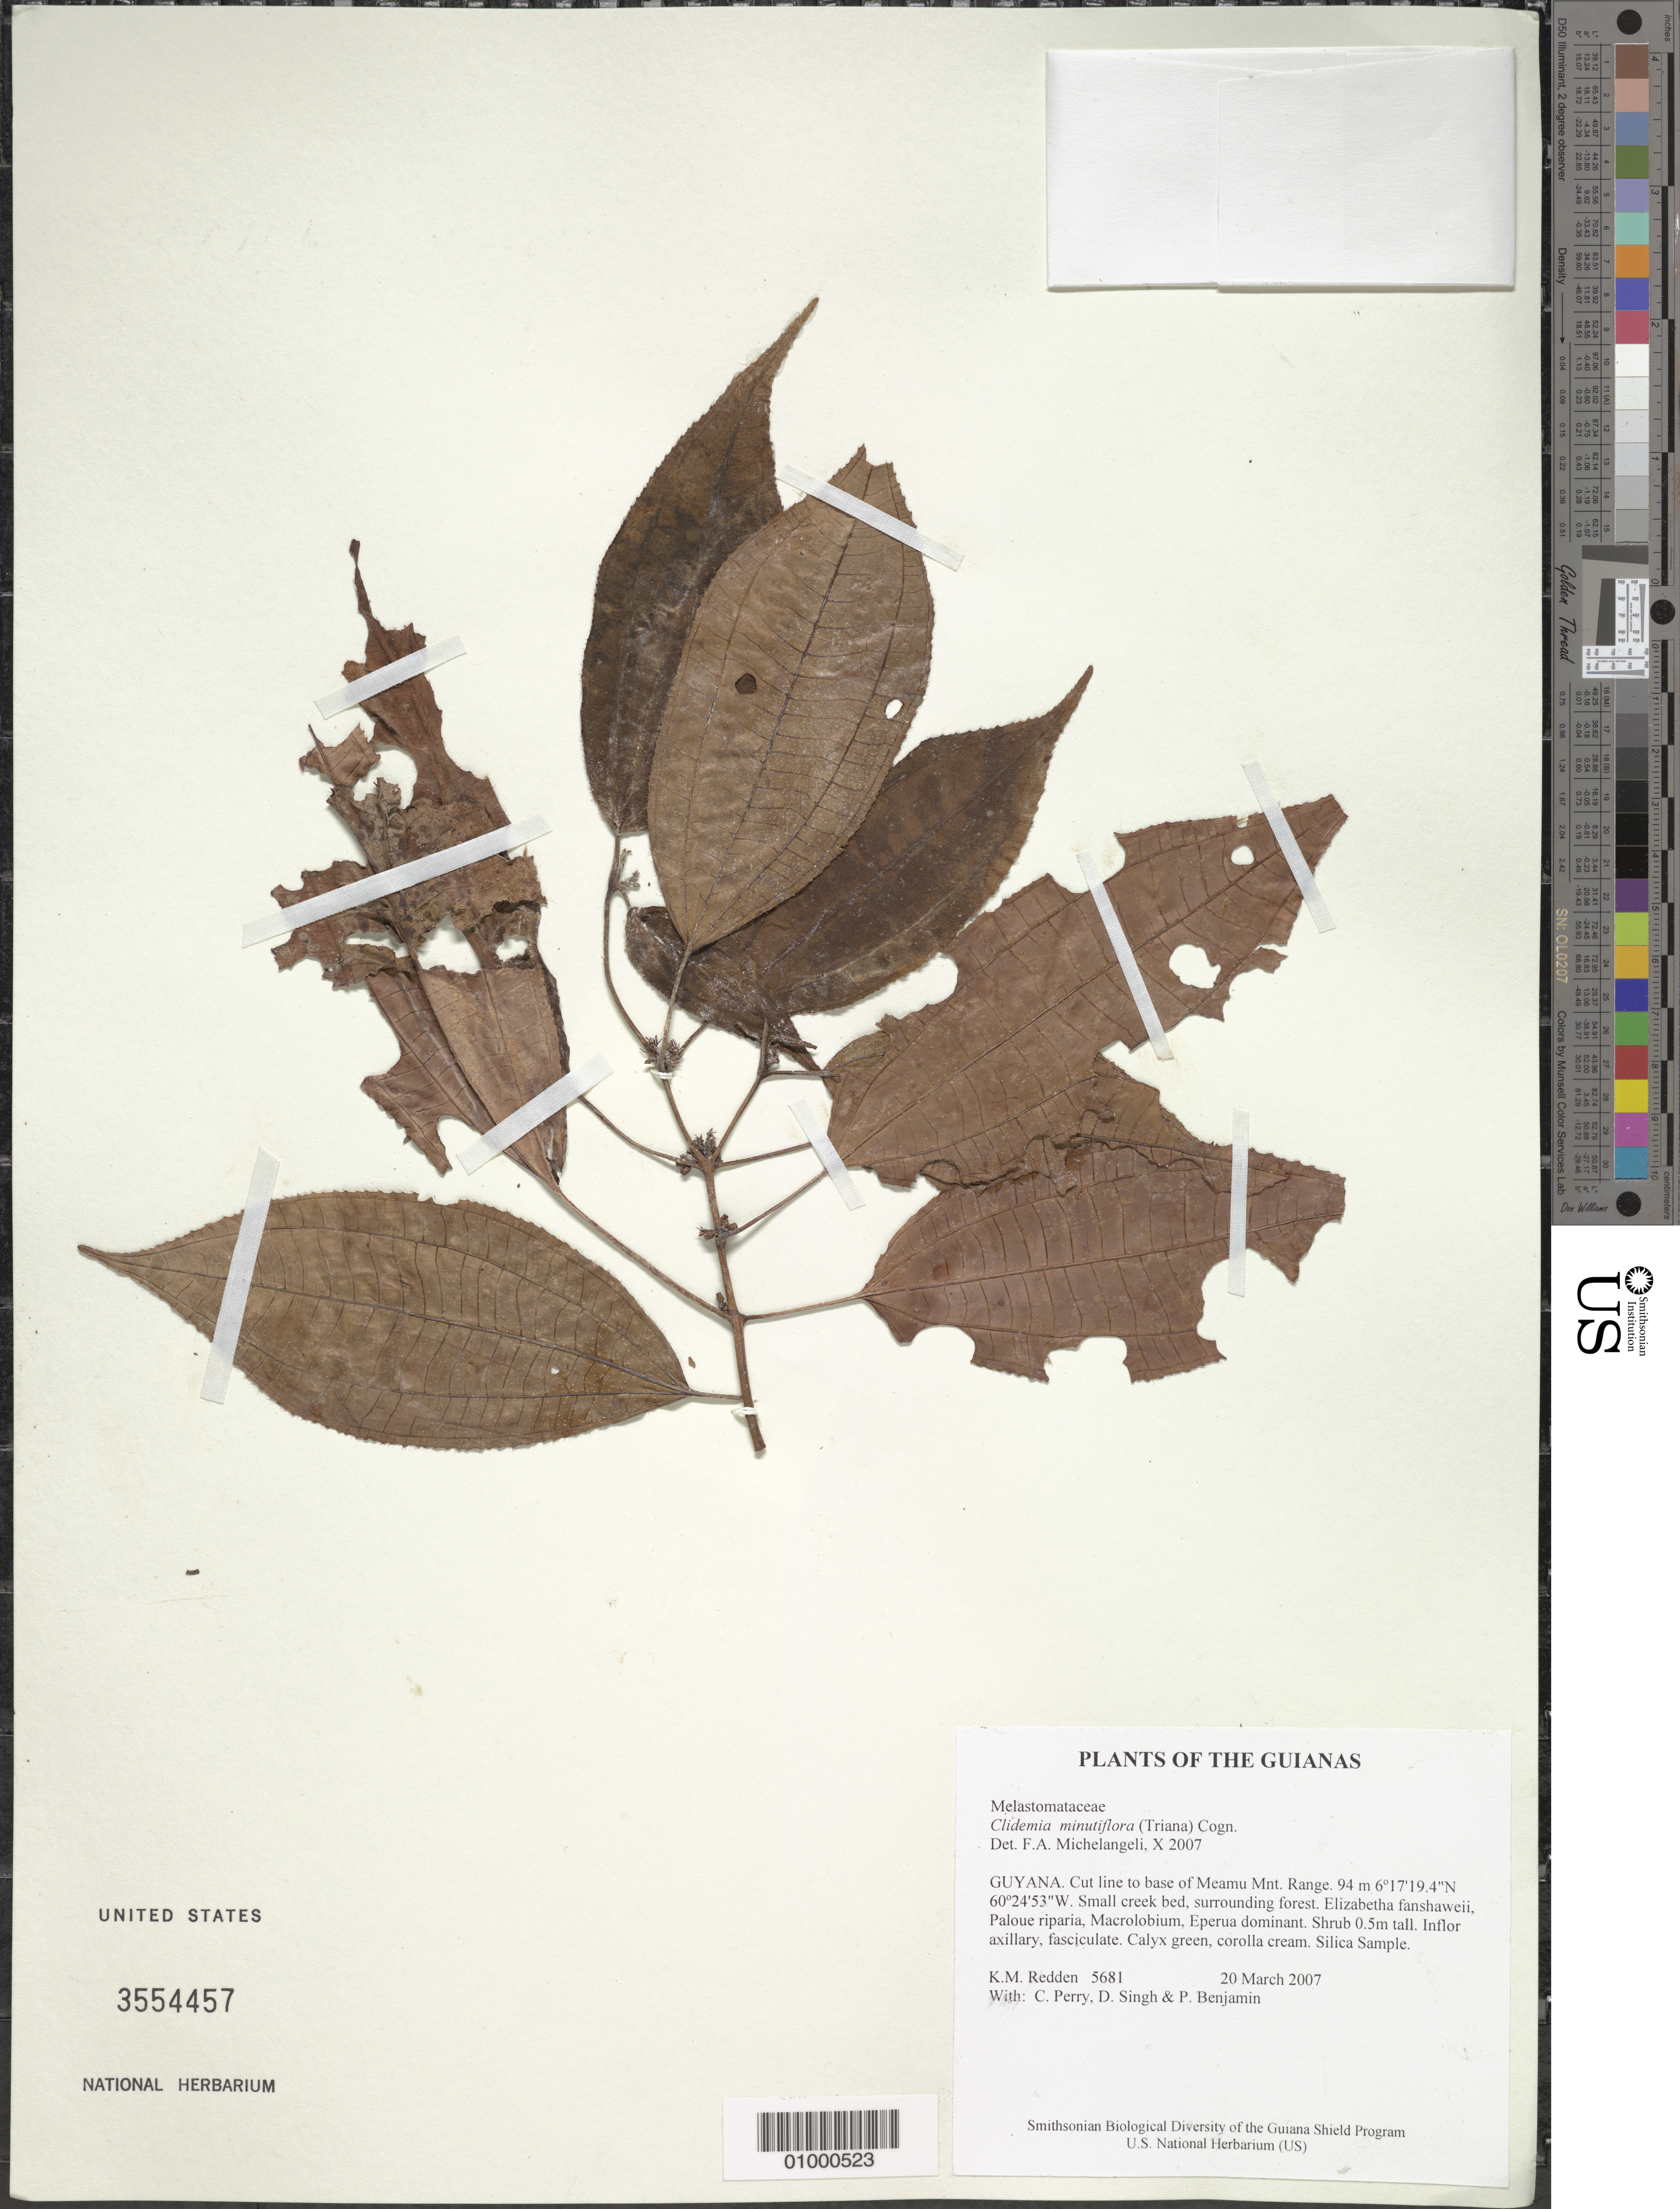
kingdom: Plantae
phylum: Tracheophyta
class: Magnoliopsida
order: Myrtales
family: Melastomataceae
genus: Clidemia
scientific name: Clidemia minutiflora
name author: (Triana) Cogn.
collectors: K. M. Redden, C. Perry, D. Singh & P. Benjamin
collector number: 5681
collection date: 2007-03-20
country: Guyana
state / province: Cuyuni-Mazaruni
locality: Cut line to base of Meamu Mnt. Range.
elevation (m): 94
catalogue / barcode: US 3554457